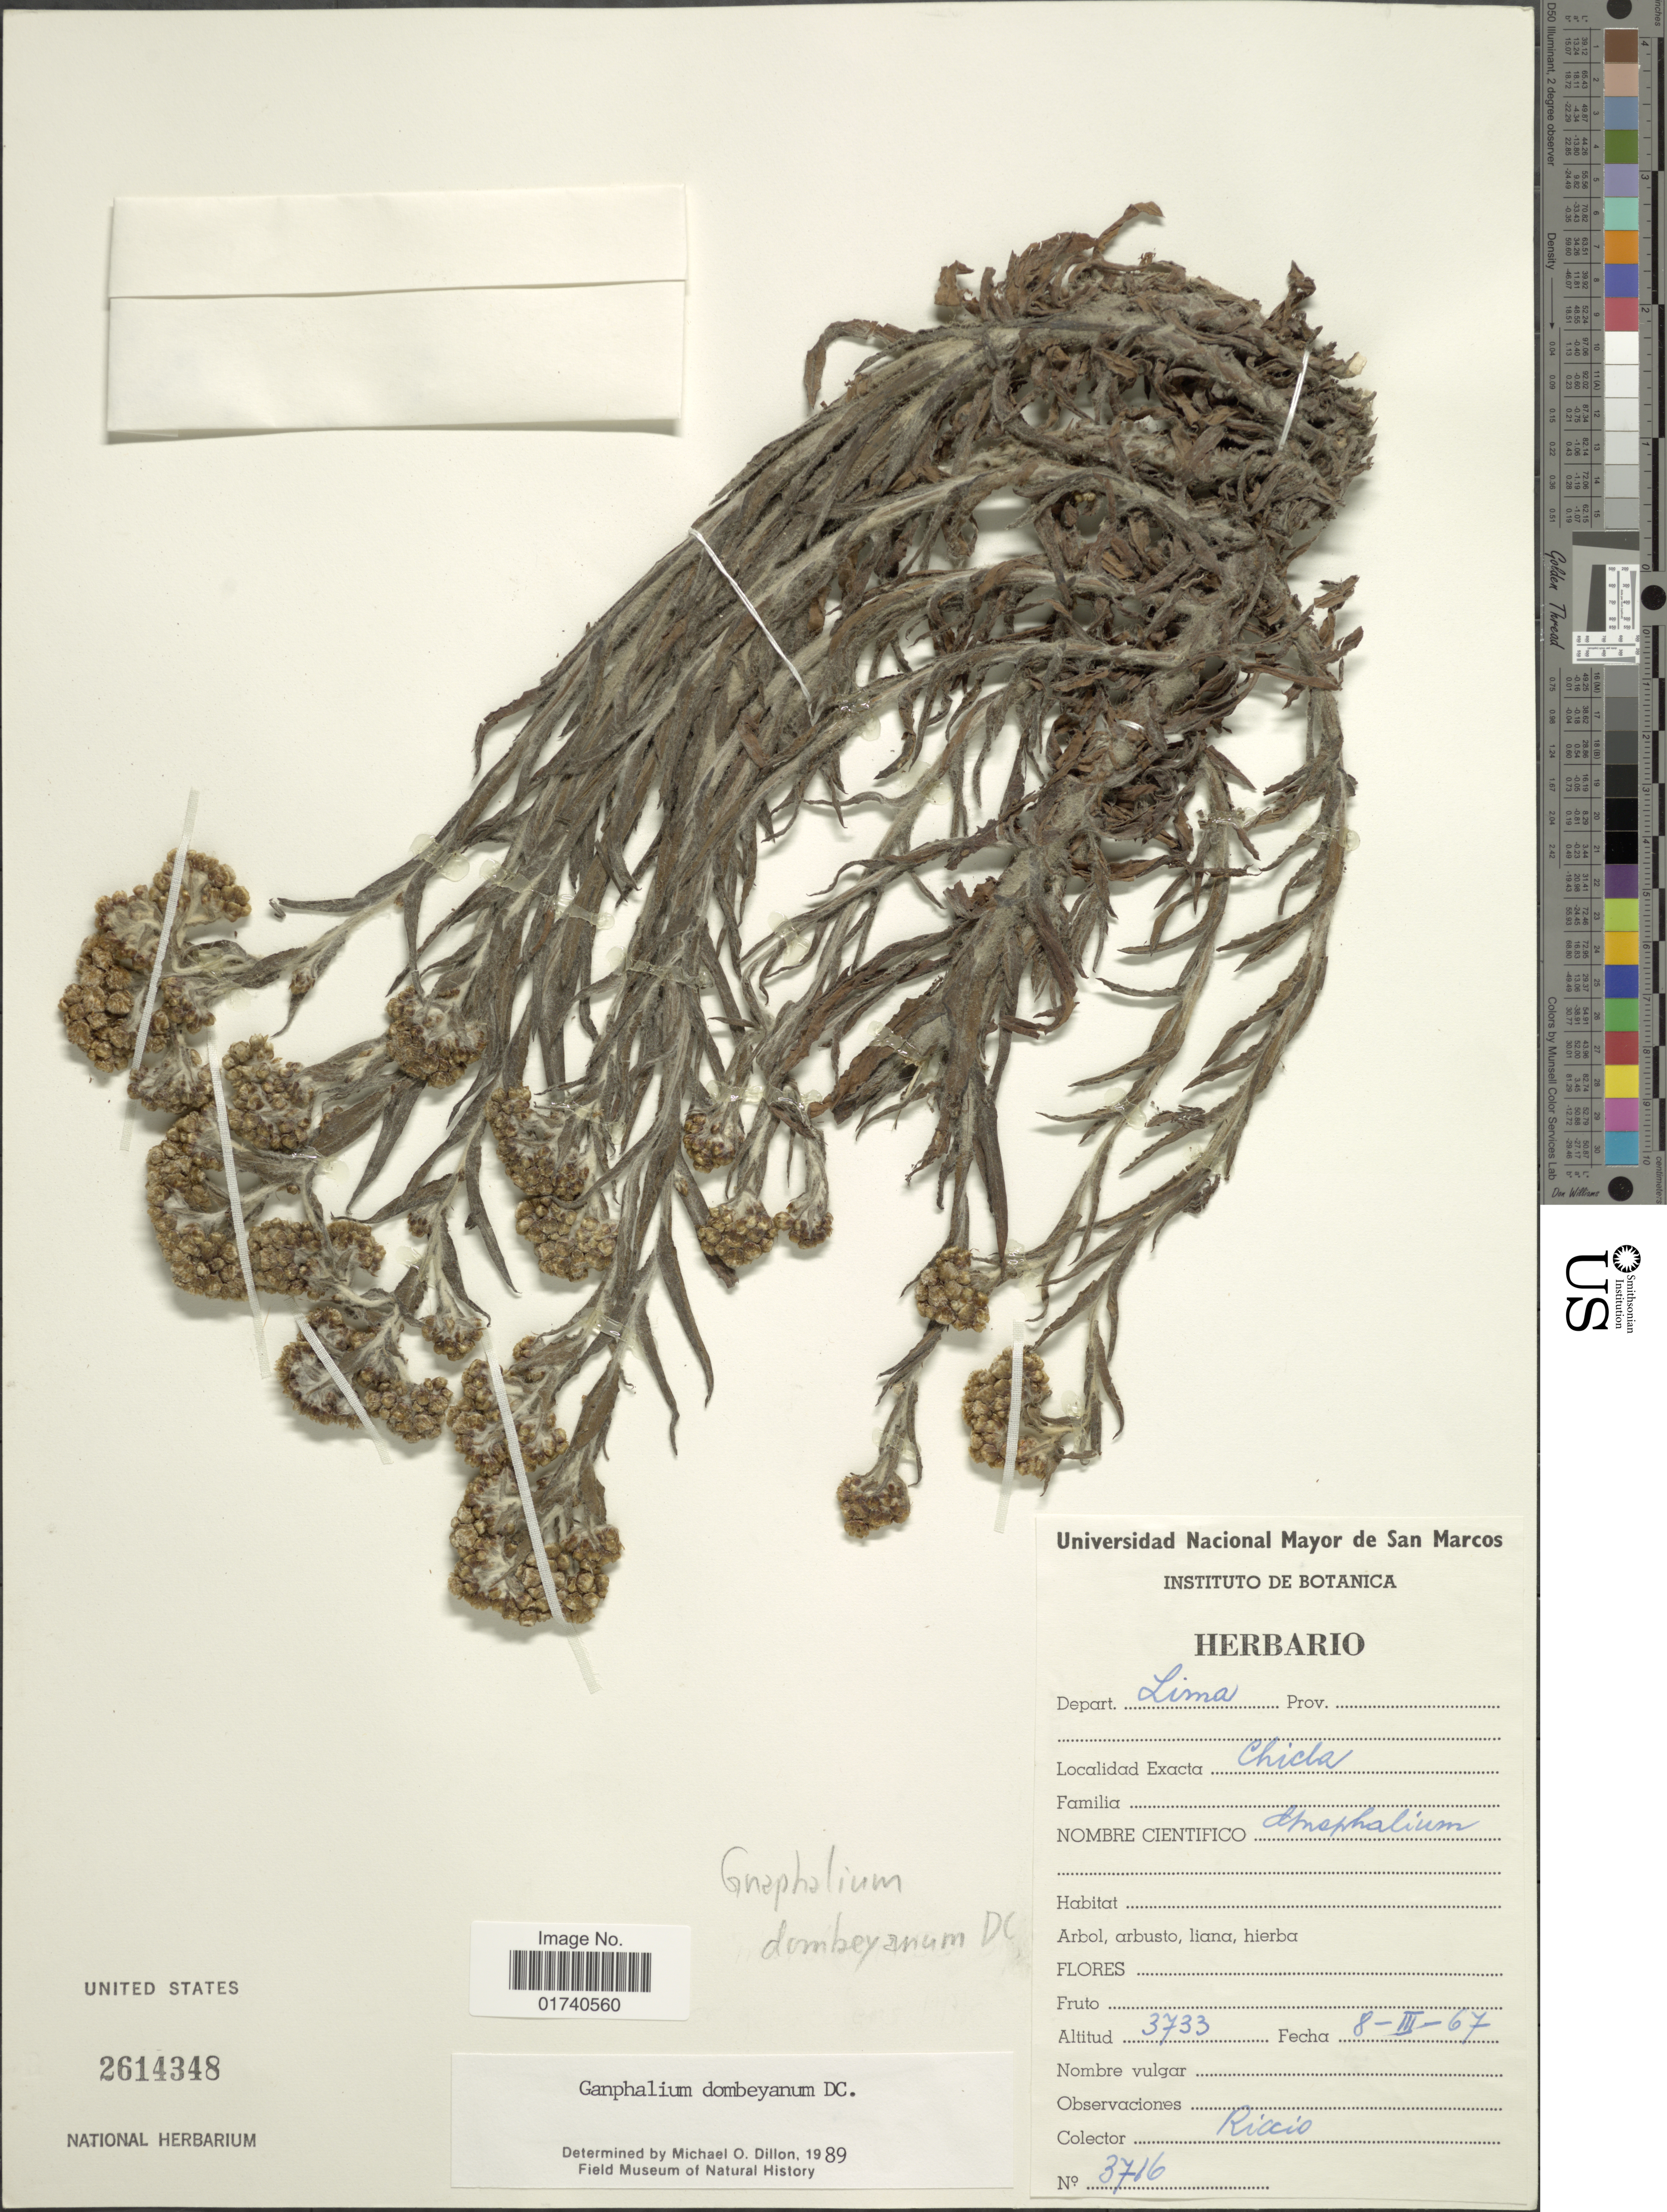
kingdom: Plantae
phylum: Tracheophyta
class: Magnoliopsida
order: Asterales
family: Asteraceae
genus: Pseudognaphalium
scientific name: Pseudognaphalium dombeyanum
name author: (DC.) Anderb.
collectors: Riccio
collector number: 3716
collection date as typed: Transcribed d/m/y: 8/3/67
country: Peru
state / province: Lima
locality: Chicla, Depart. Lima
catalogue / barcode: US 2614348